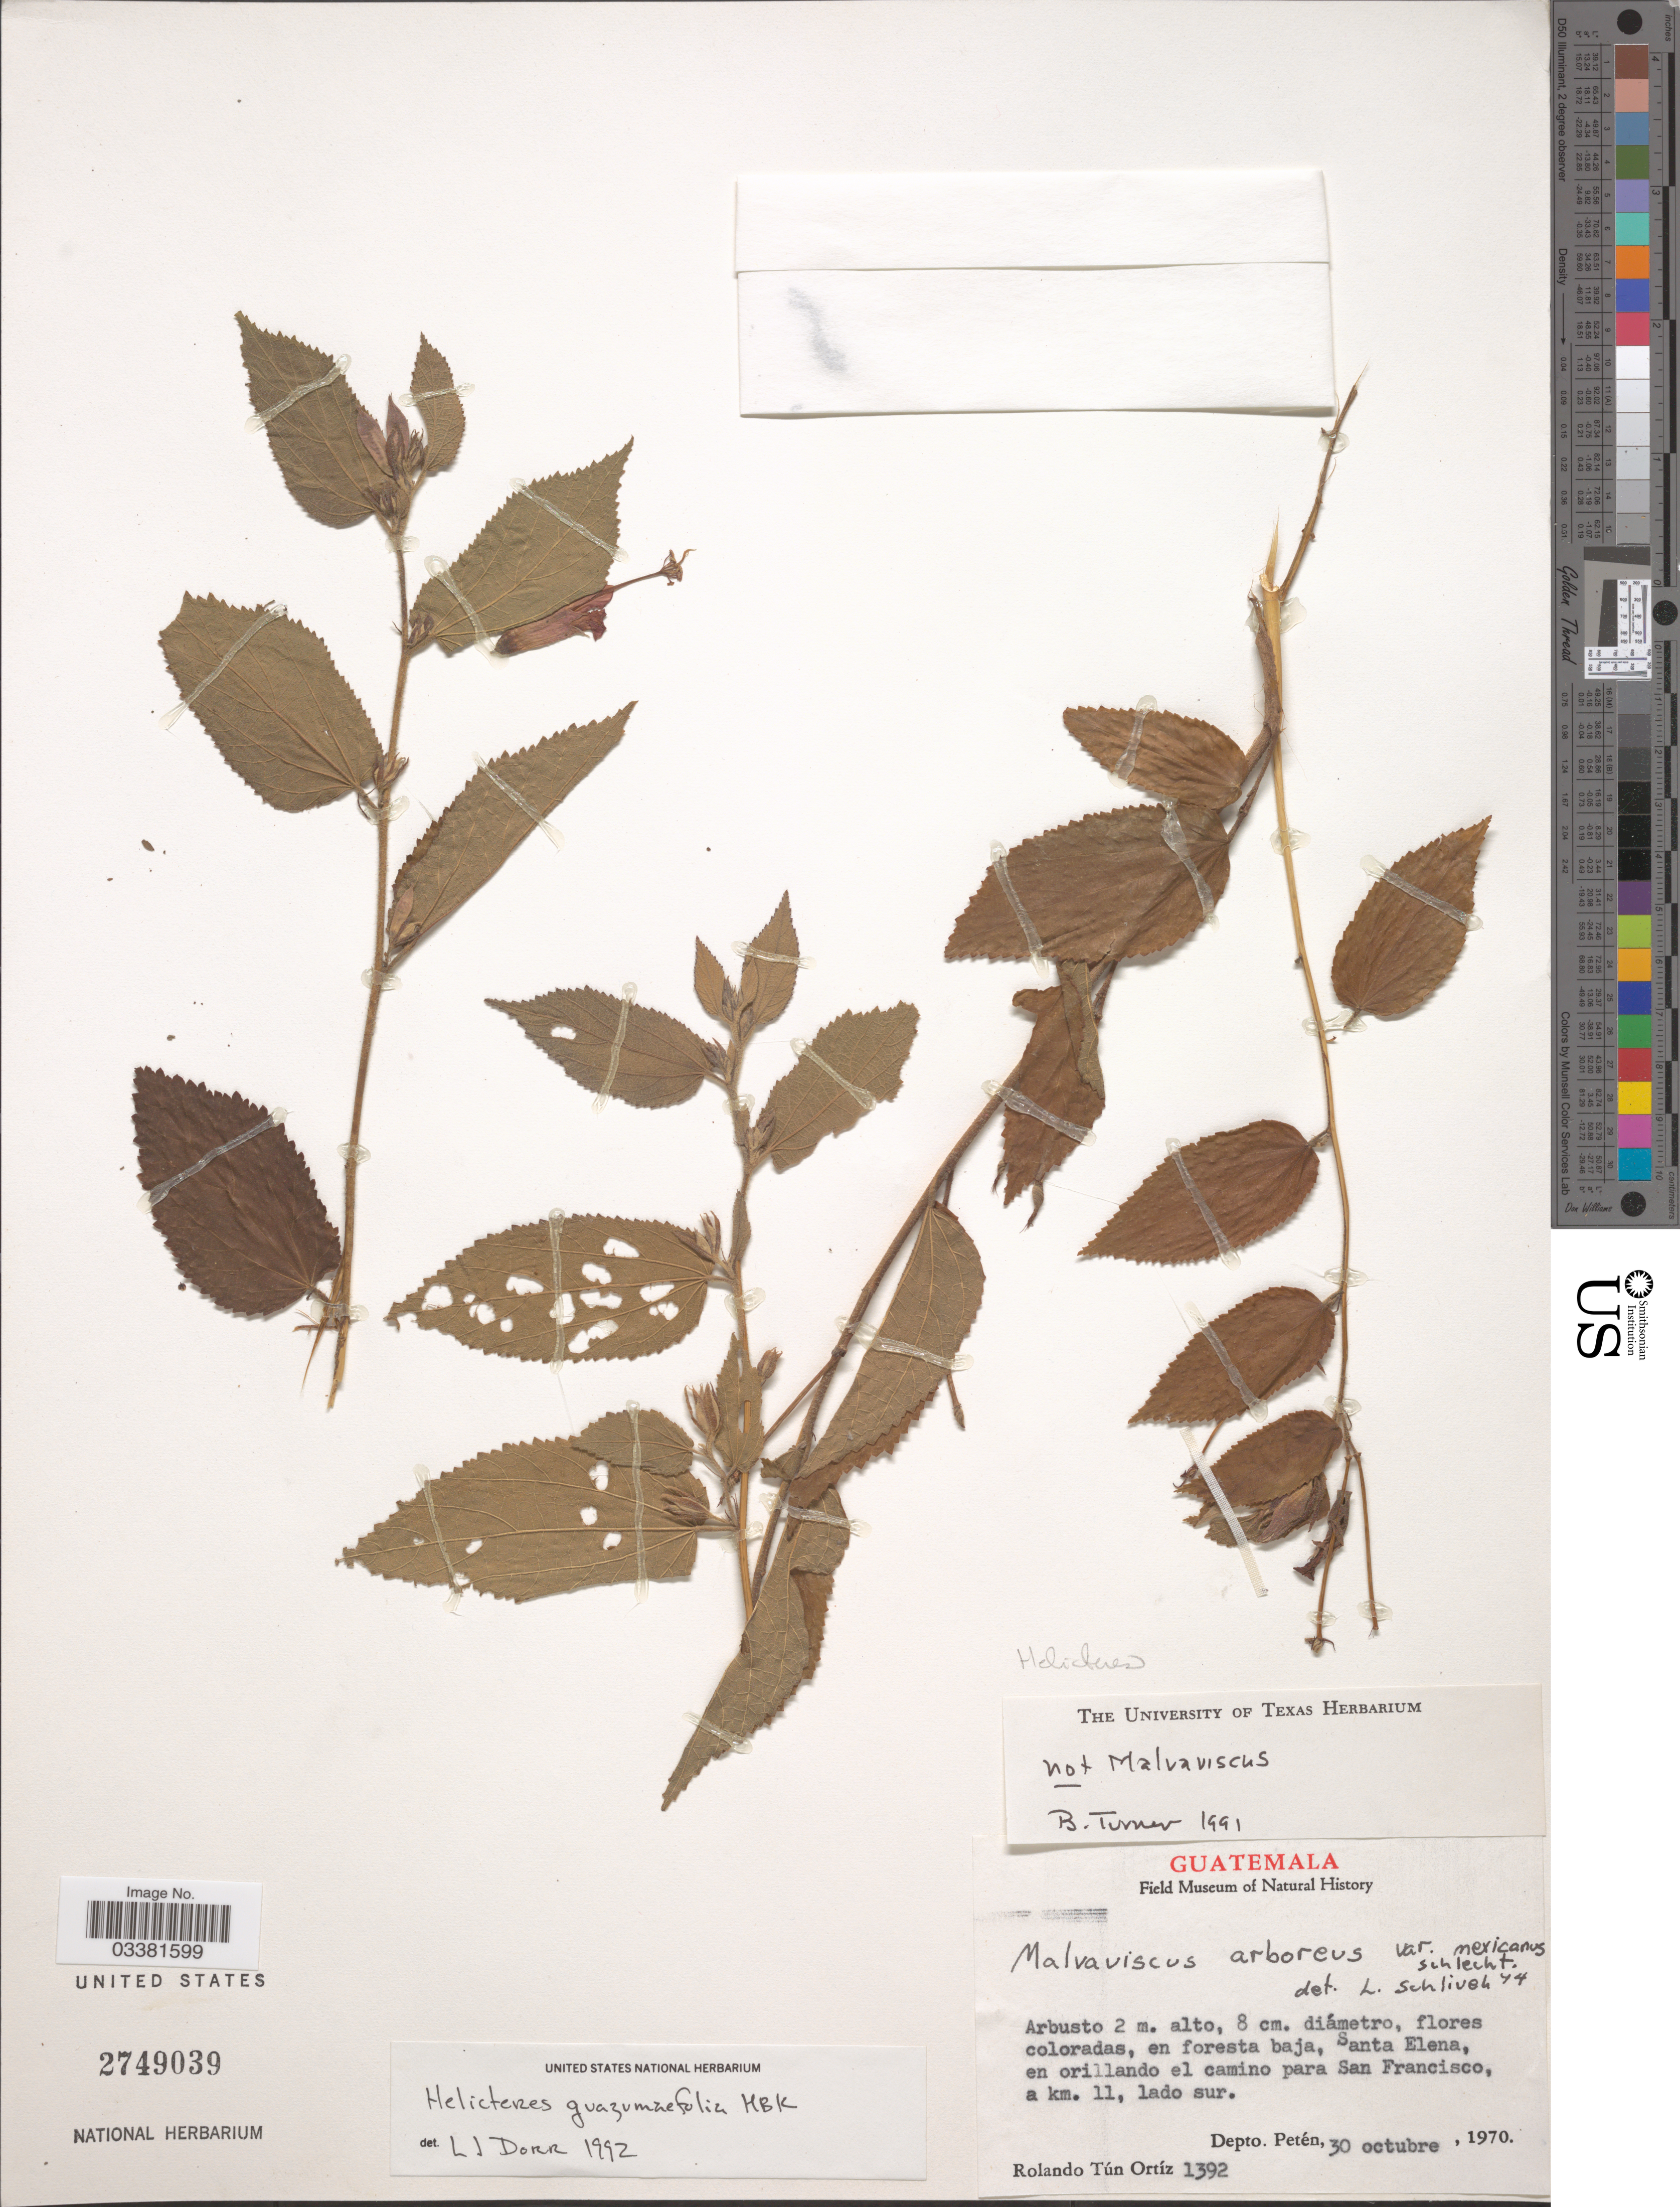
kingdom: Plantae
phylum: Tracheophyta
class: Magnoliopsida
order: Malvales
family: Malvaceae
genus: Helicteres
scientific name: Helicteres guazumifolia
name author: Kunth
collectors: R. Ortiz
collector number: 1392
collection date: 1970-10-30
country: Guatemala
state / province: El Petén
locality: Santa Elena, en orillando el camino para San Francisco, a km. 11, lado sur. Depto. Petén.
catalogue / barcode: US 2749039